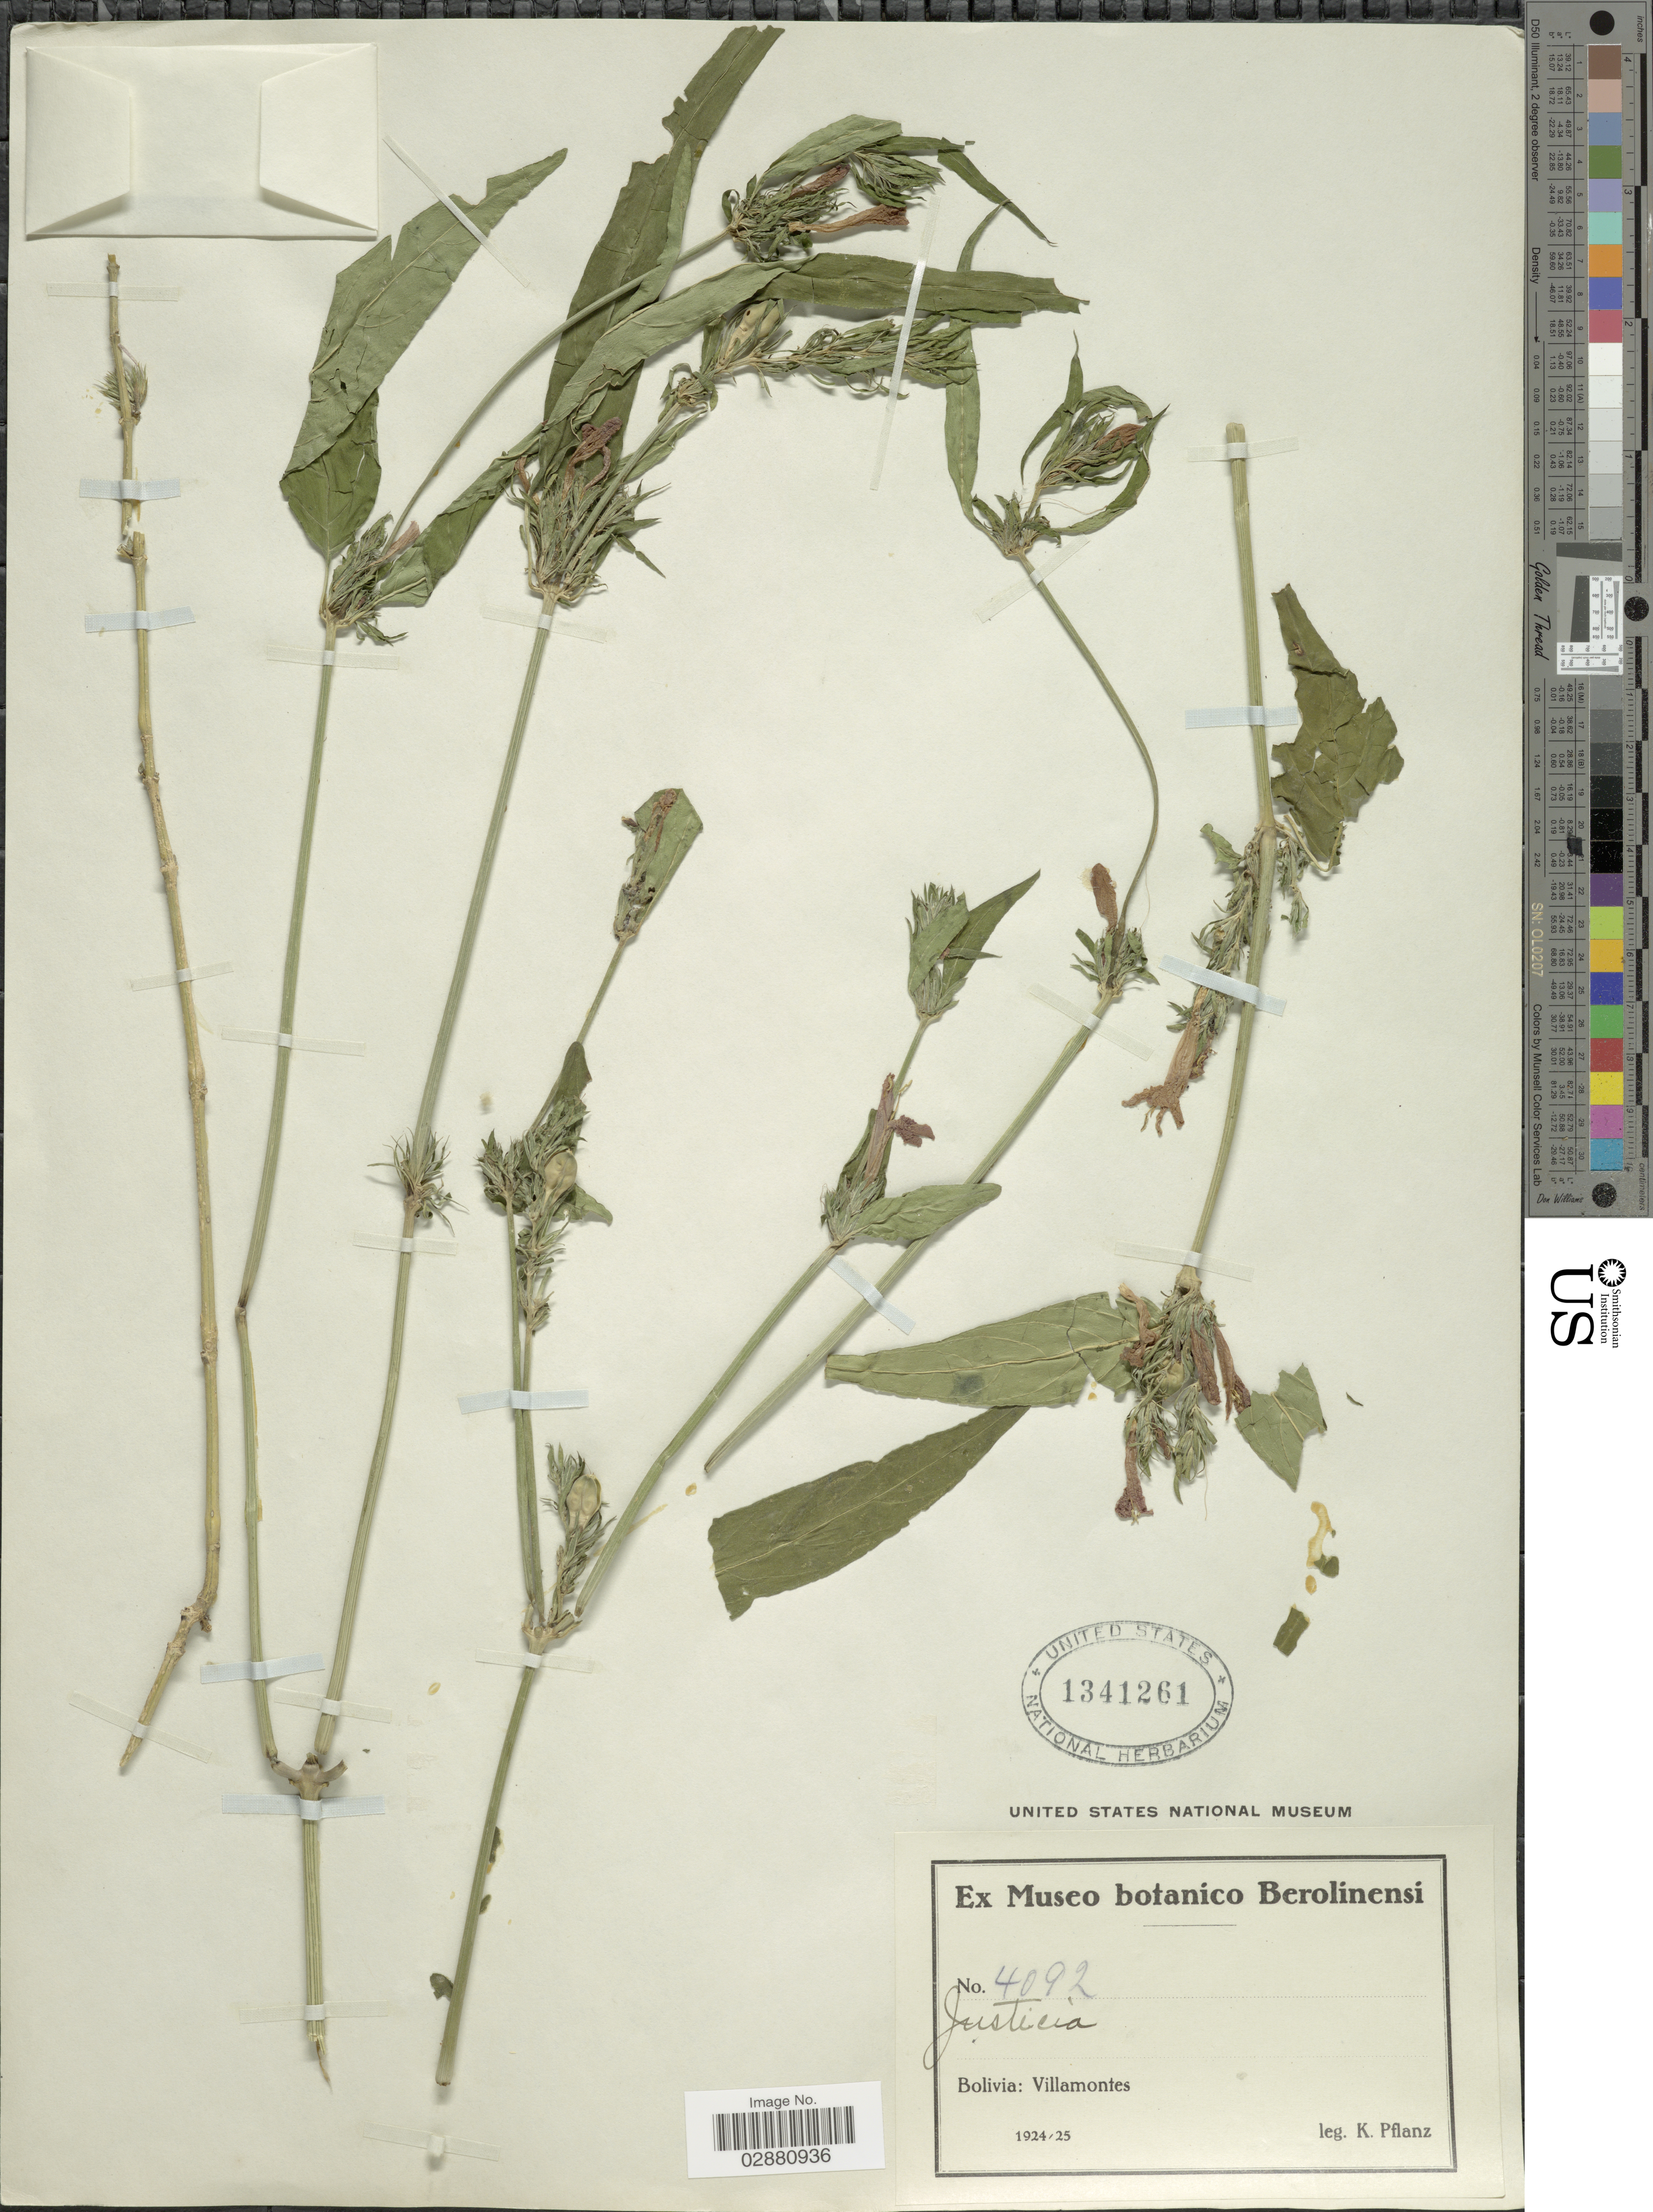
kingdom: Plantae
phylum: Tracheophyta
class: Magnoliopsida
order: Lamiales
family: Acanthaceae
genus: Justicia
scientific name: Justicia squalida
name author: Wassh. & J.R.I. Wood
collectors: K. Pflanz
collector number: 4092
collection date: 1924/1925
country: Bolivia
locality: Villamontes.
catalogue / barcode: US 1341261